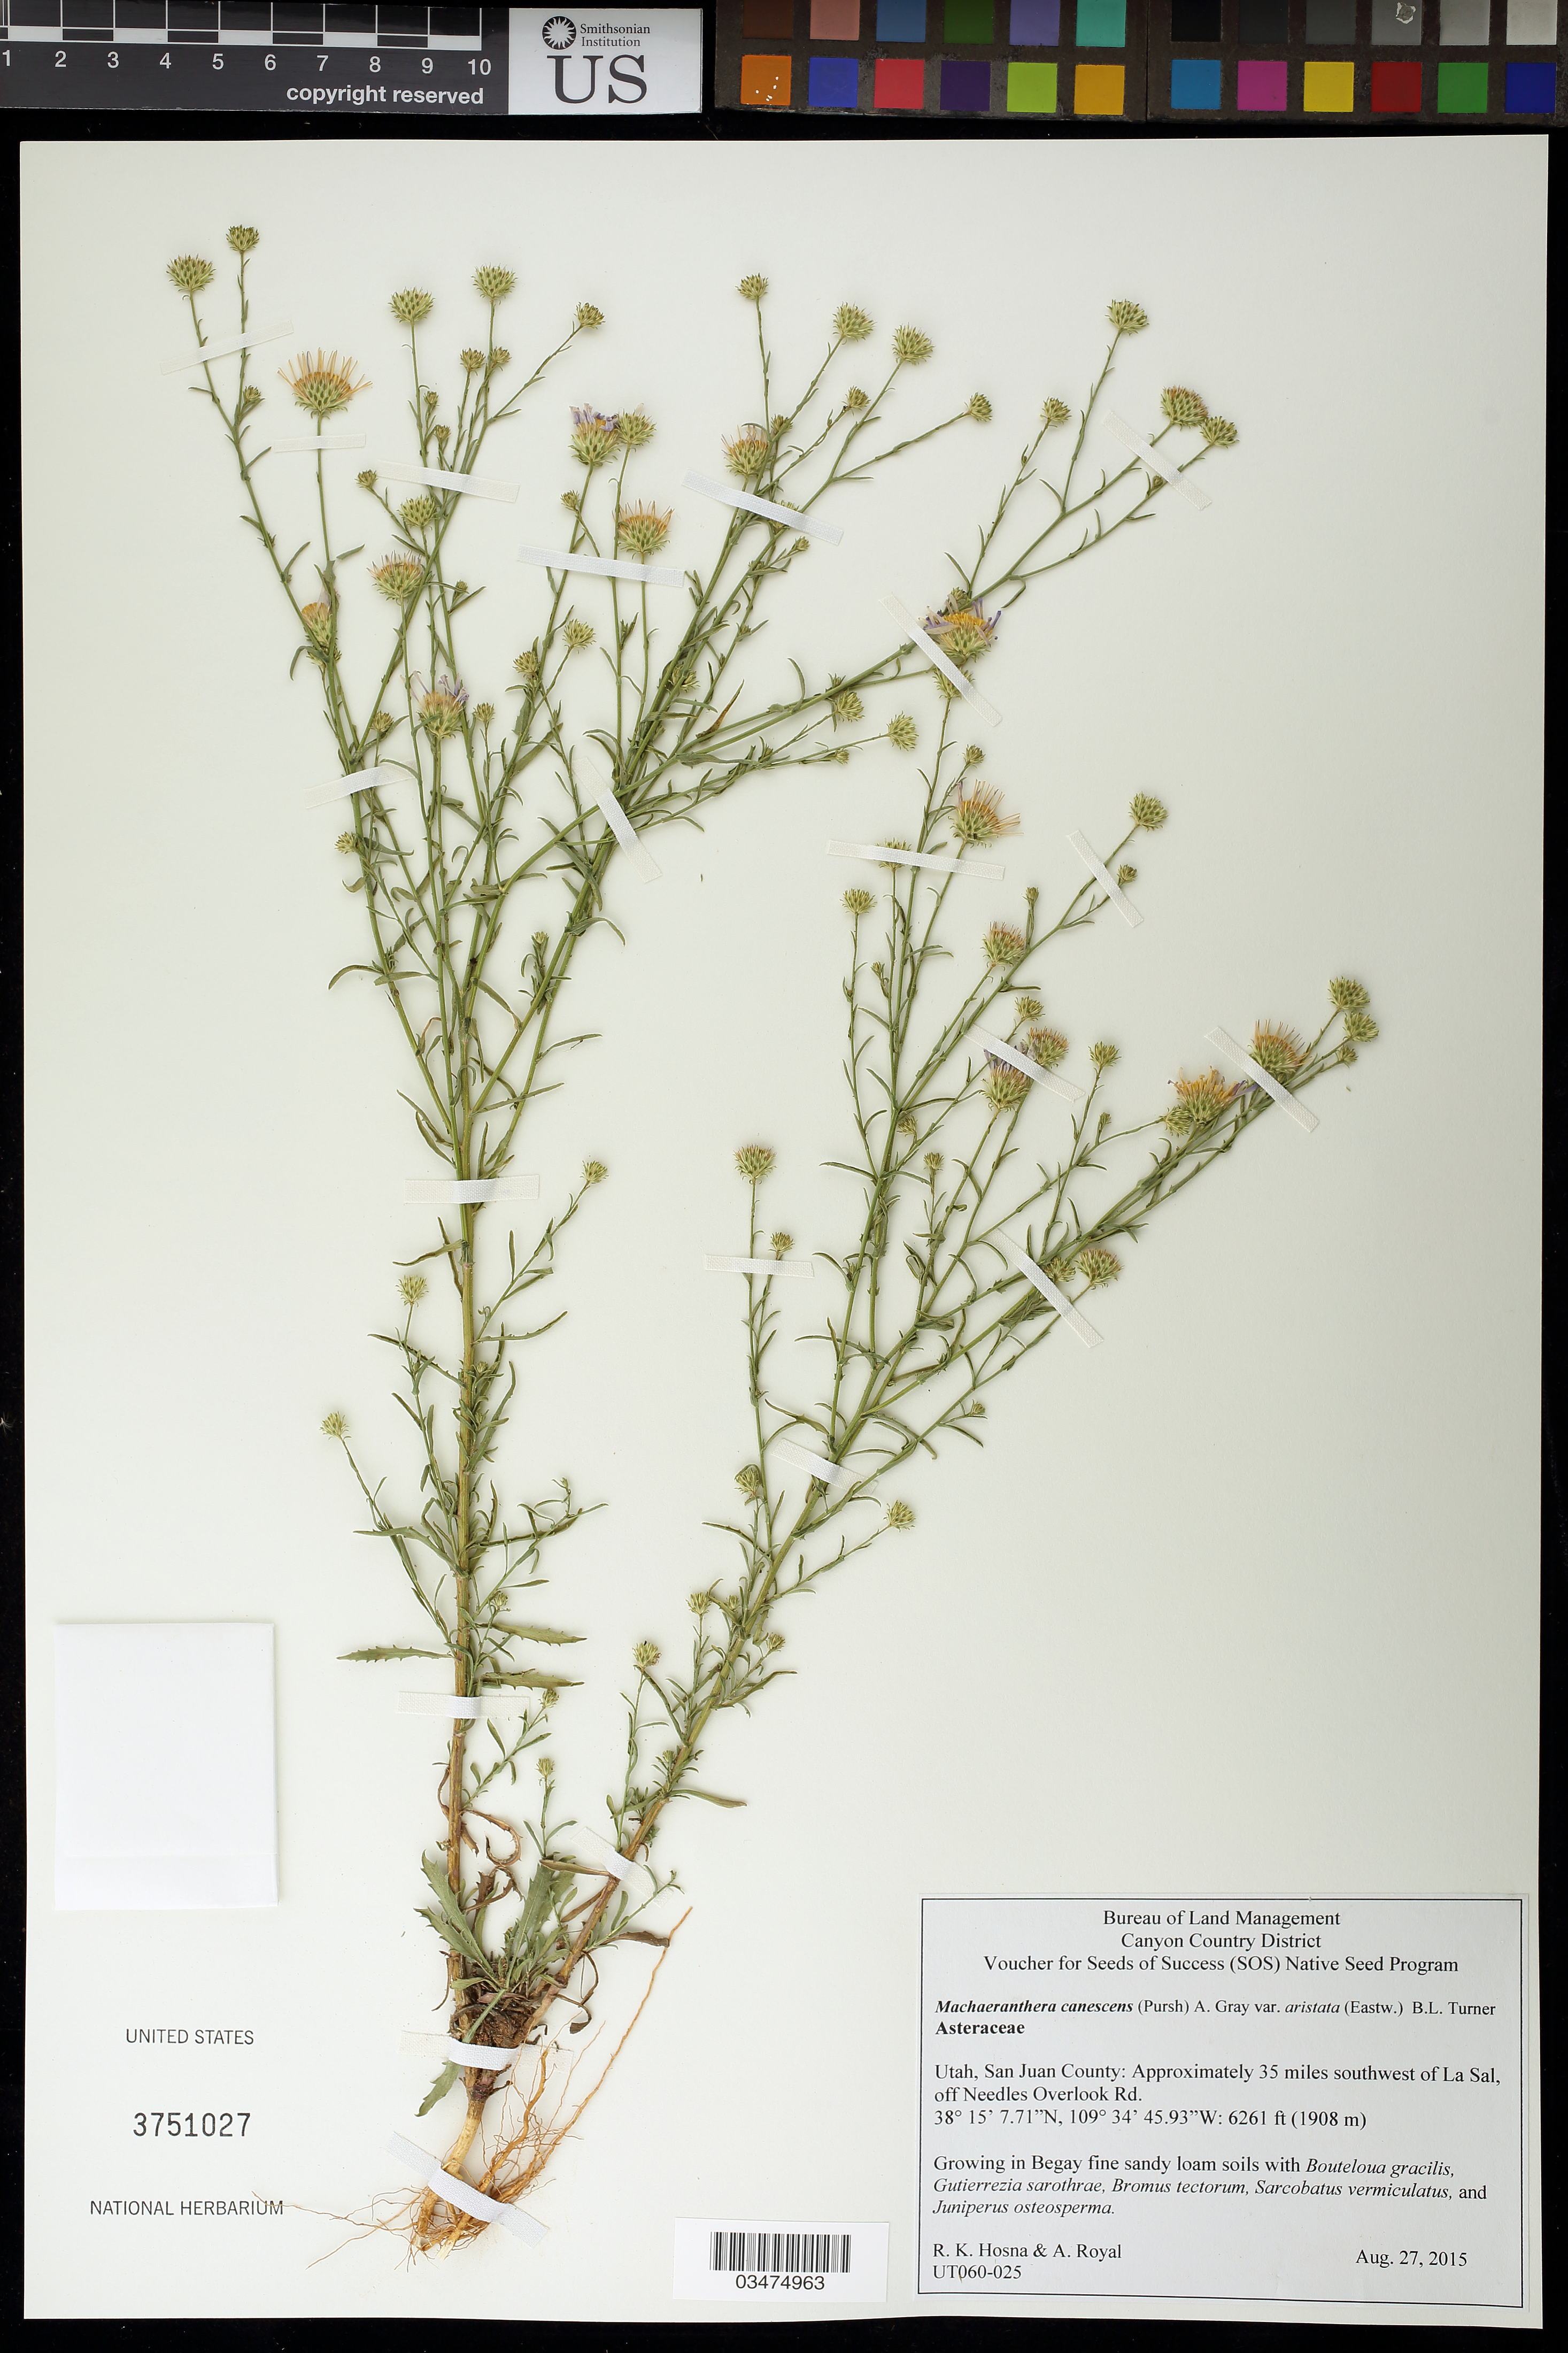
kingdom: Plantae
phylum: Tracheophyta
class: Magnoliopsida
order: Asterales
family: Asteraceae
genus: Machaeranthera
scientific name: Machaeranthera canescens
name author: (Pursh) A. Gray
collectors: R. Hosna & A. Royal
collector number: UT060-025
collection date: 2015-08-27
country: United States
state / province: Utah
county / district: San Juan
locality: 35 mi. SW of La Sal, off Needles Overlook Rd.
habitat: Begay fine sandy loam soils.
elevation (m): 1908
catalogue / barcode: US 3751027